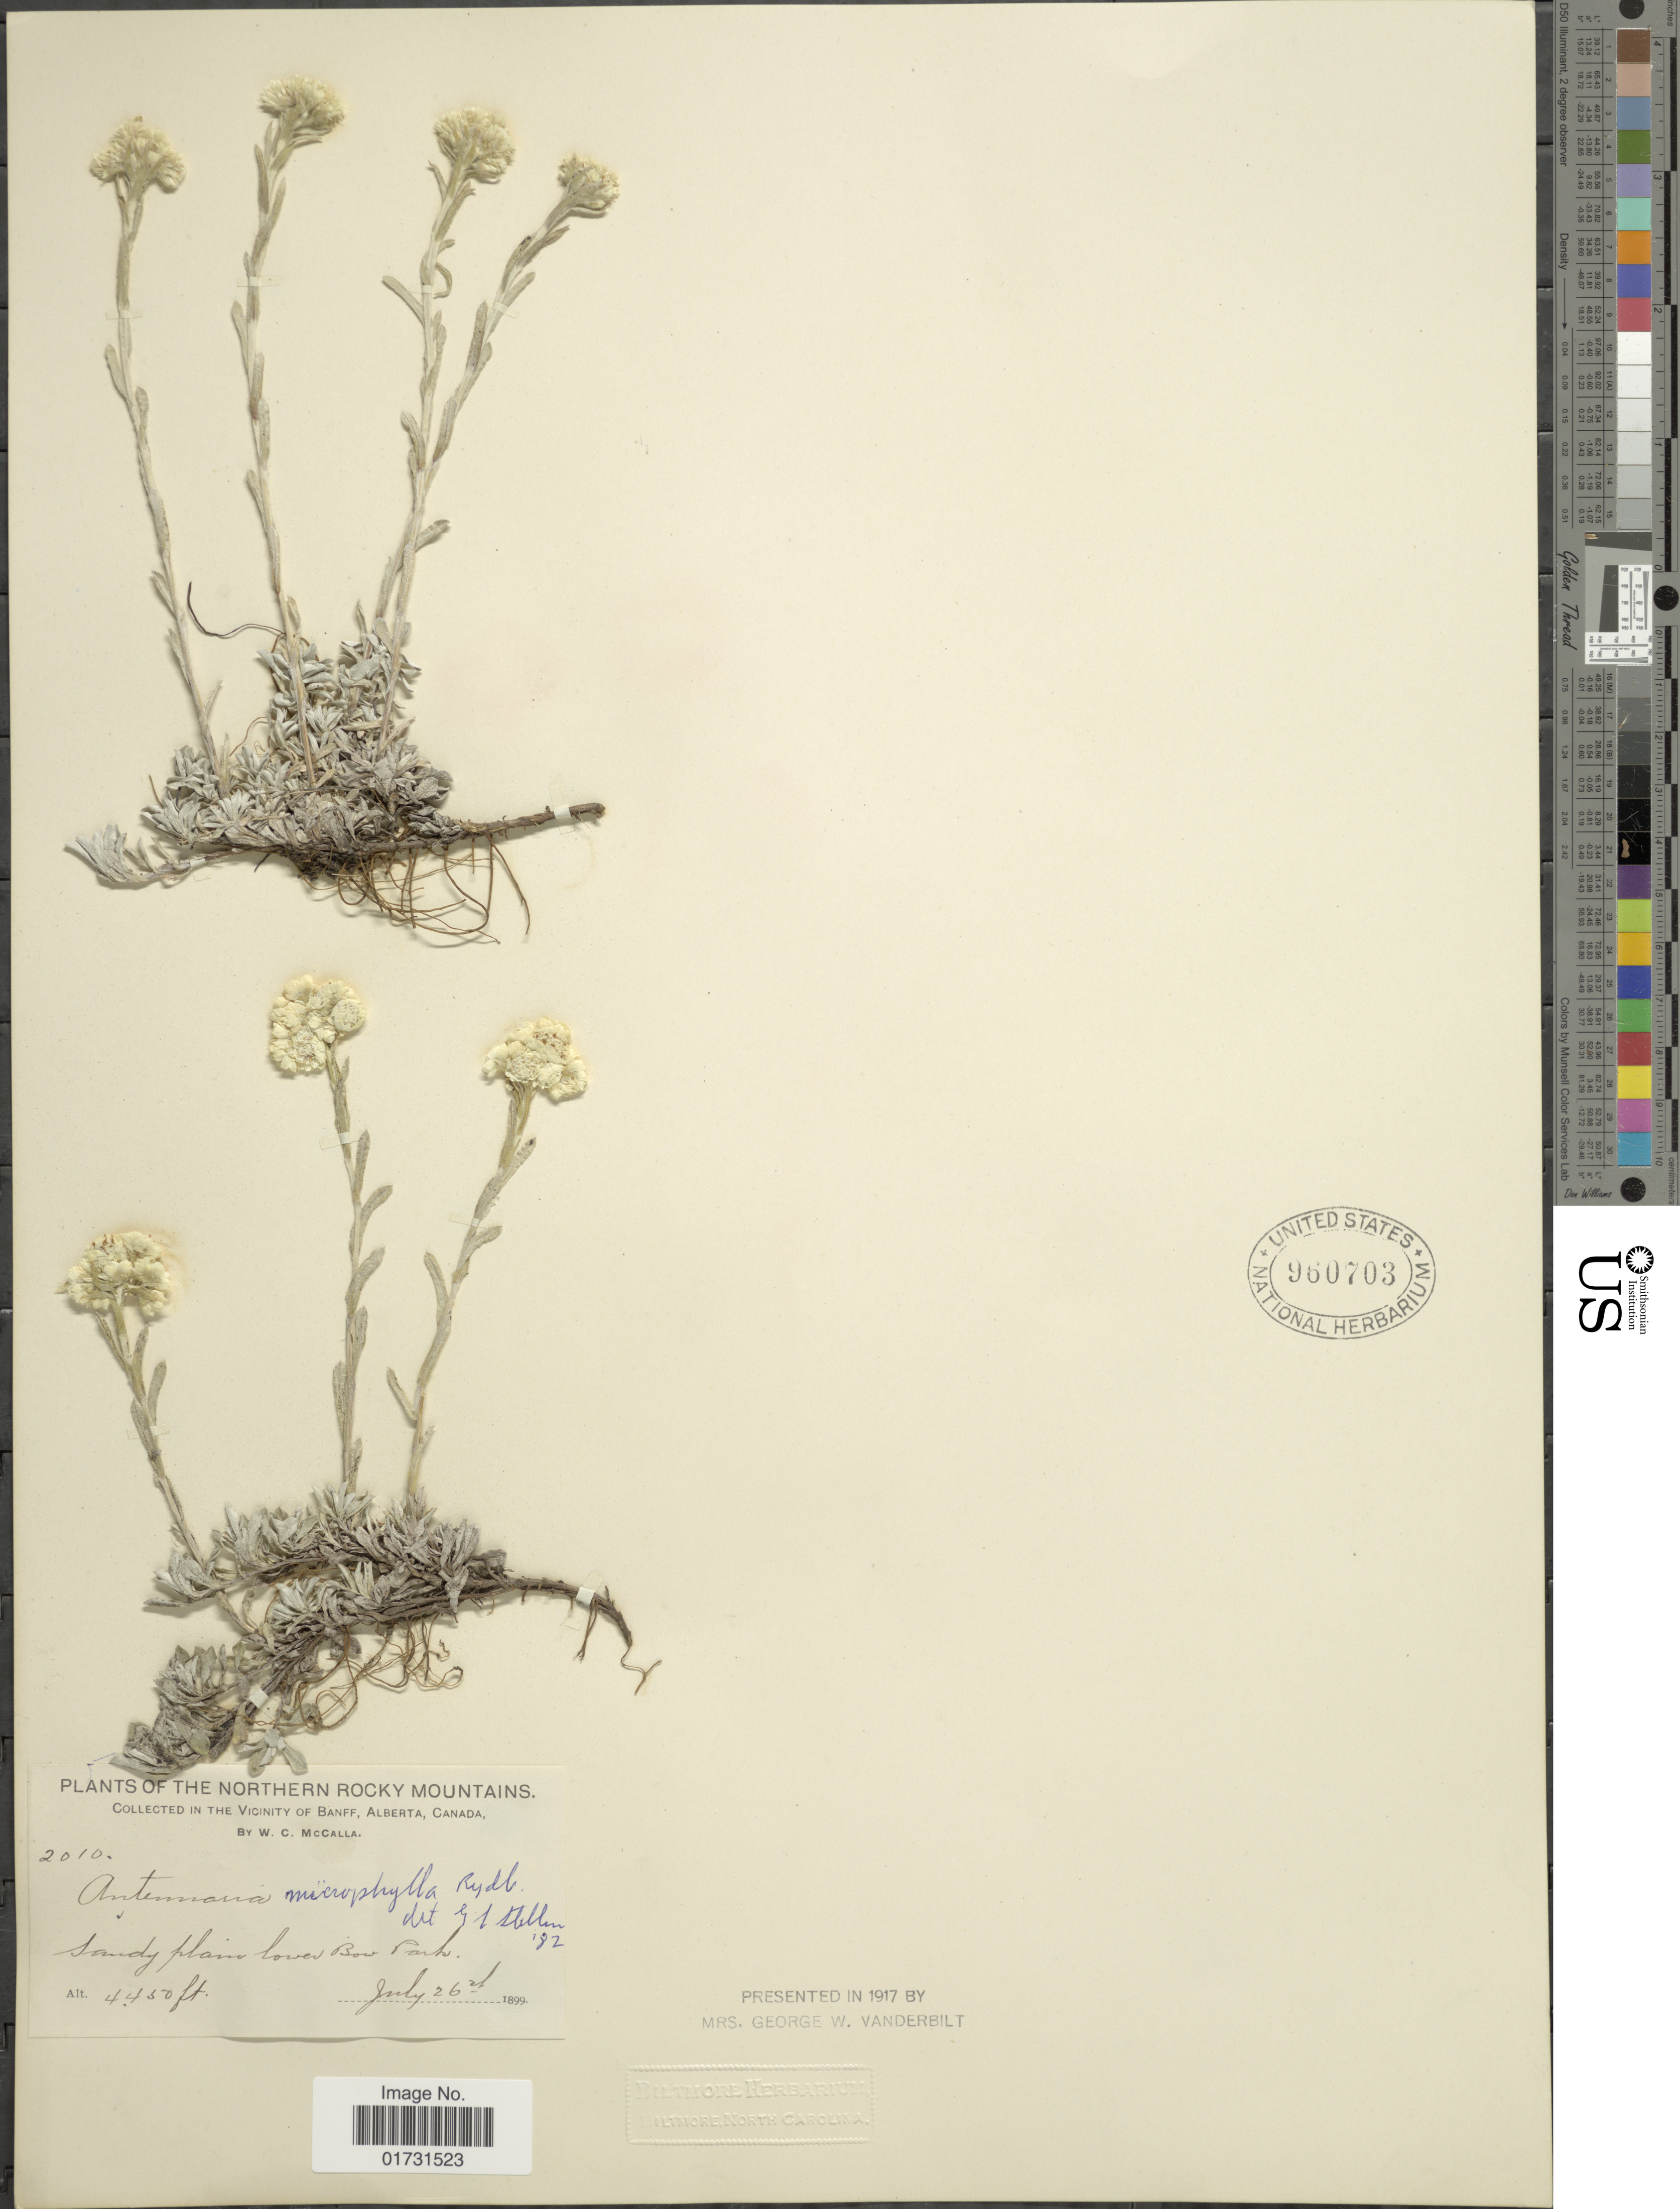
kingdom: Plantae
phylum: Tracheophyta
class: Magnoliopsida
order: Asterales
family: Asteraceae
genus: Antennaria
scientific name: Antennaria microphylla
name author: Rydb.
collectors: W. McCalla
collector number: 2010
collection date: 1899-07-26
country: Canada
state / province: Alberta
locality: Vicinity of Banff, lower Bow Park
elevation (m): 1356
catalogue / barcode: US 960703